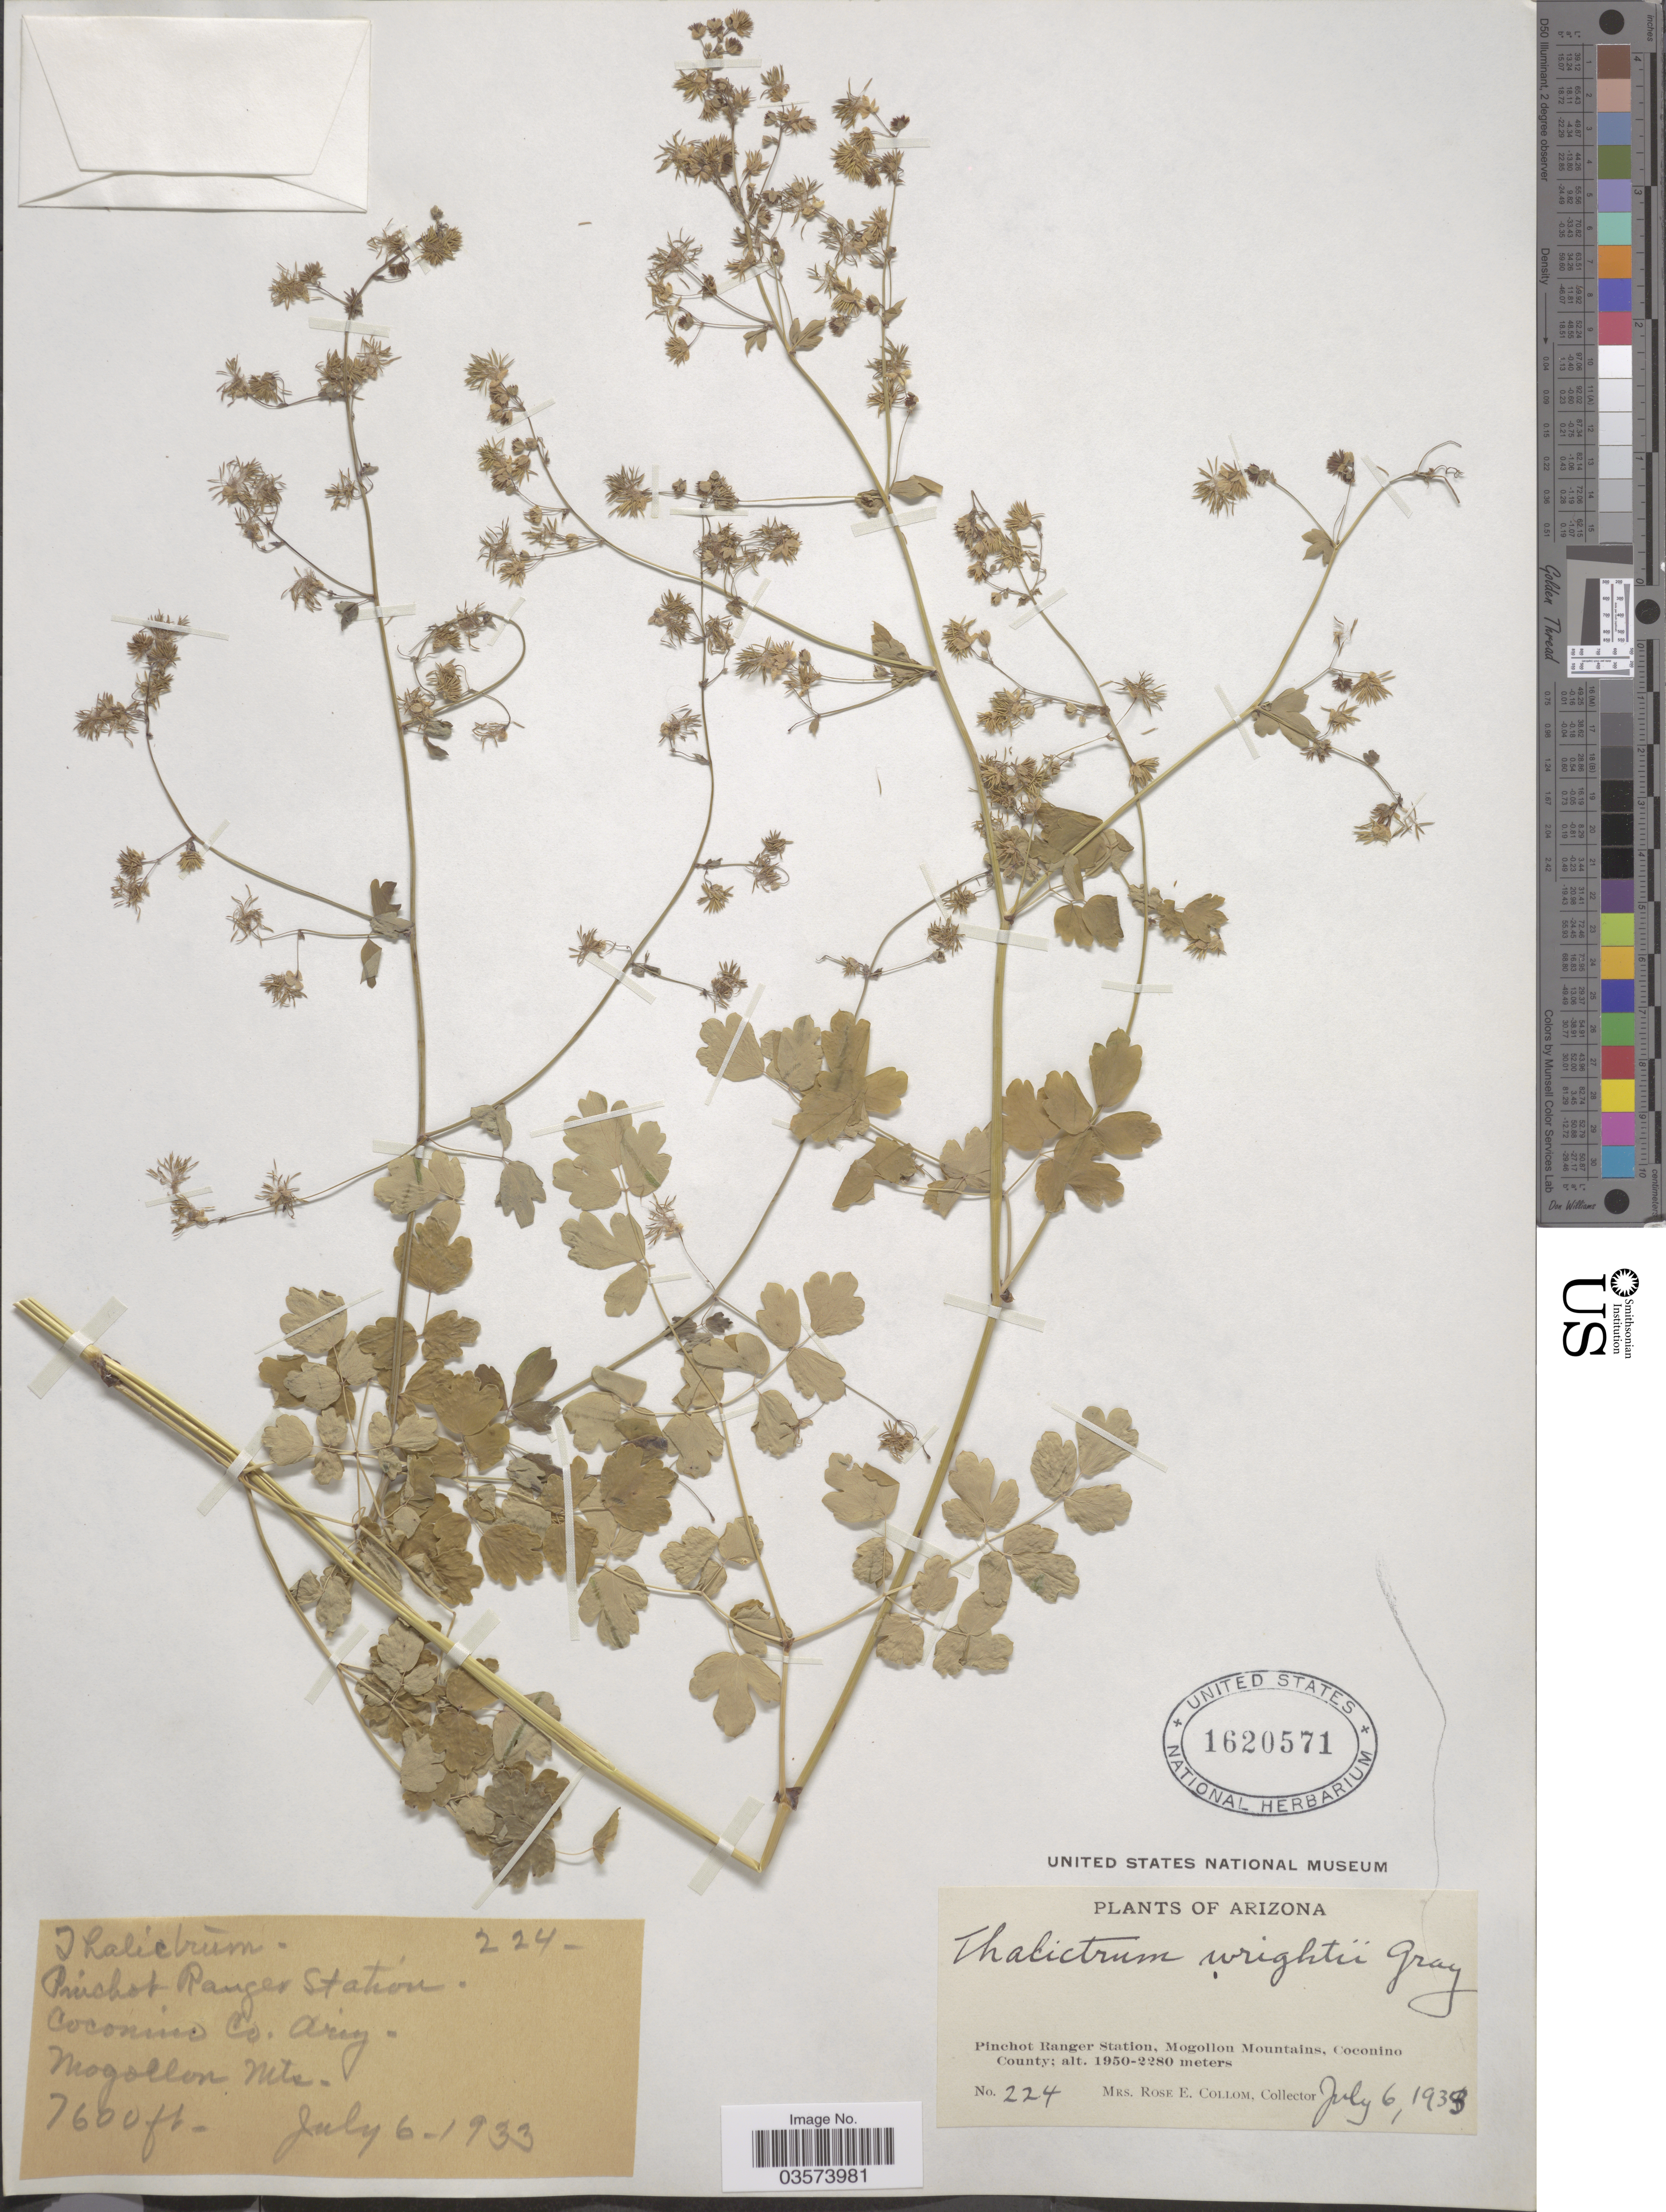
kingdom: Plantae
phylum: Tracheophyta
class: Magnoliopsida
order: Ranunculales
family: Ranunculaceae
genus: Thalictrum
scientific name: Thalictrum fendleri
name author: Engelm. ex A. Gray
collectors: R. E. Collom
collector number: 224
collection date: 1933-07-06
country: United States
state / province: Arizona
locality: Pinchot Ranger Station, Mogollon Mountains, Coconino County.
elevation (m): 2316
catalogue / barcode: US 1620571